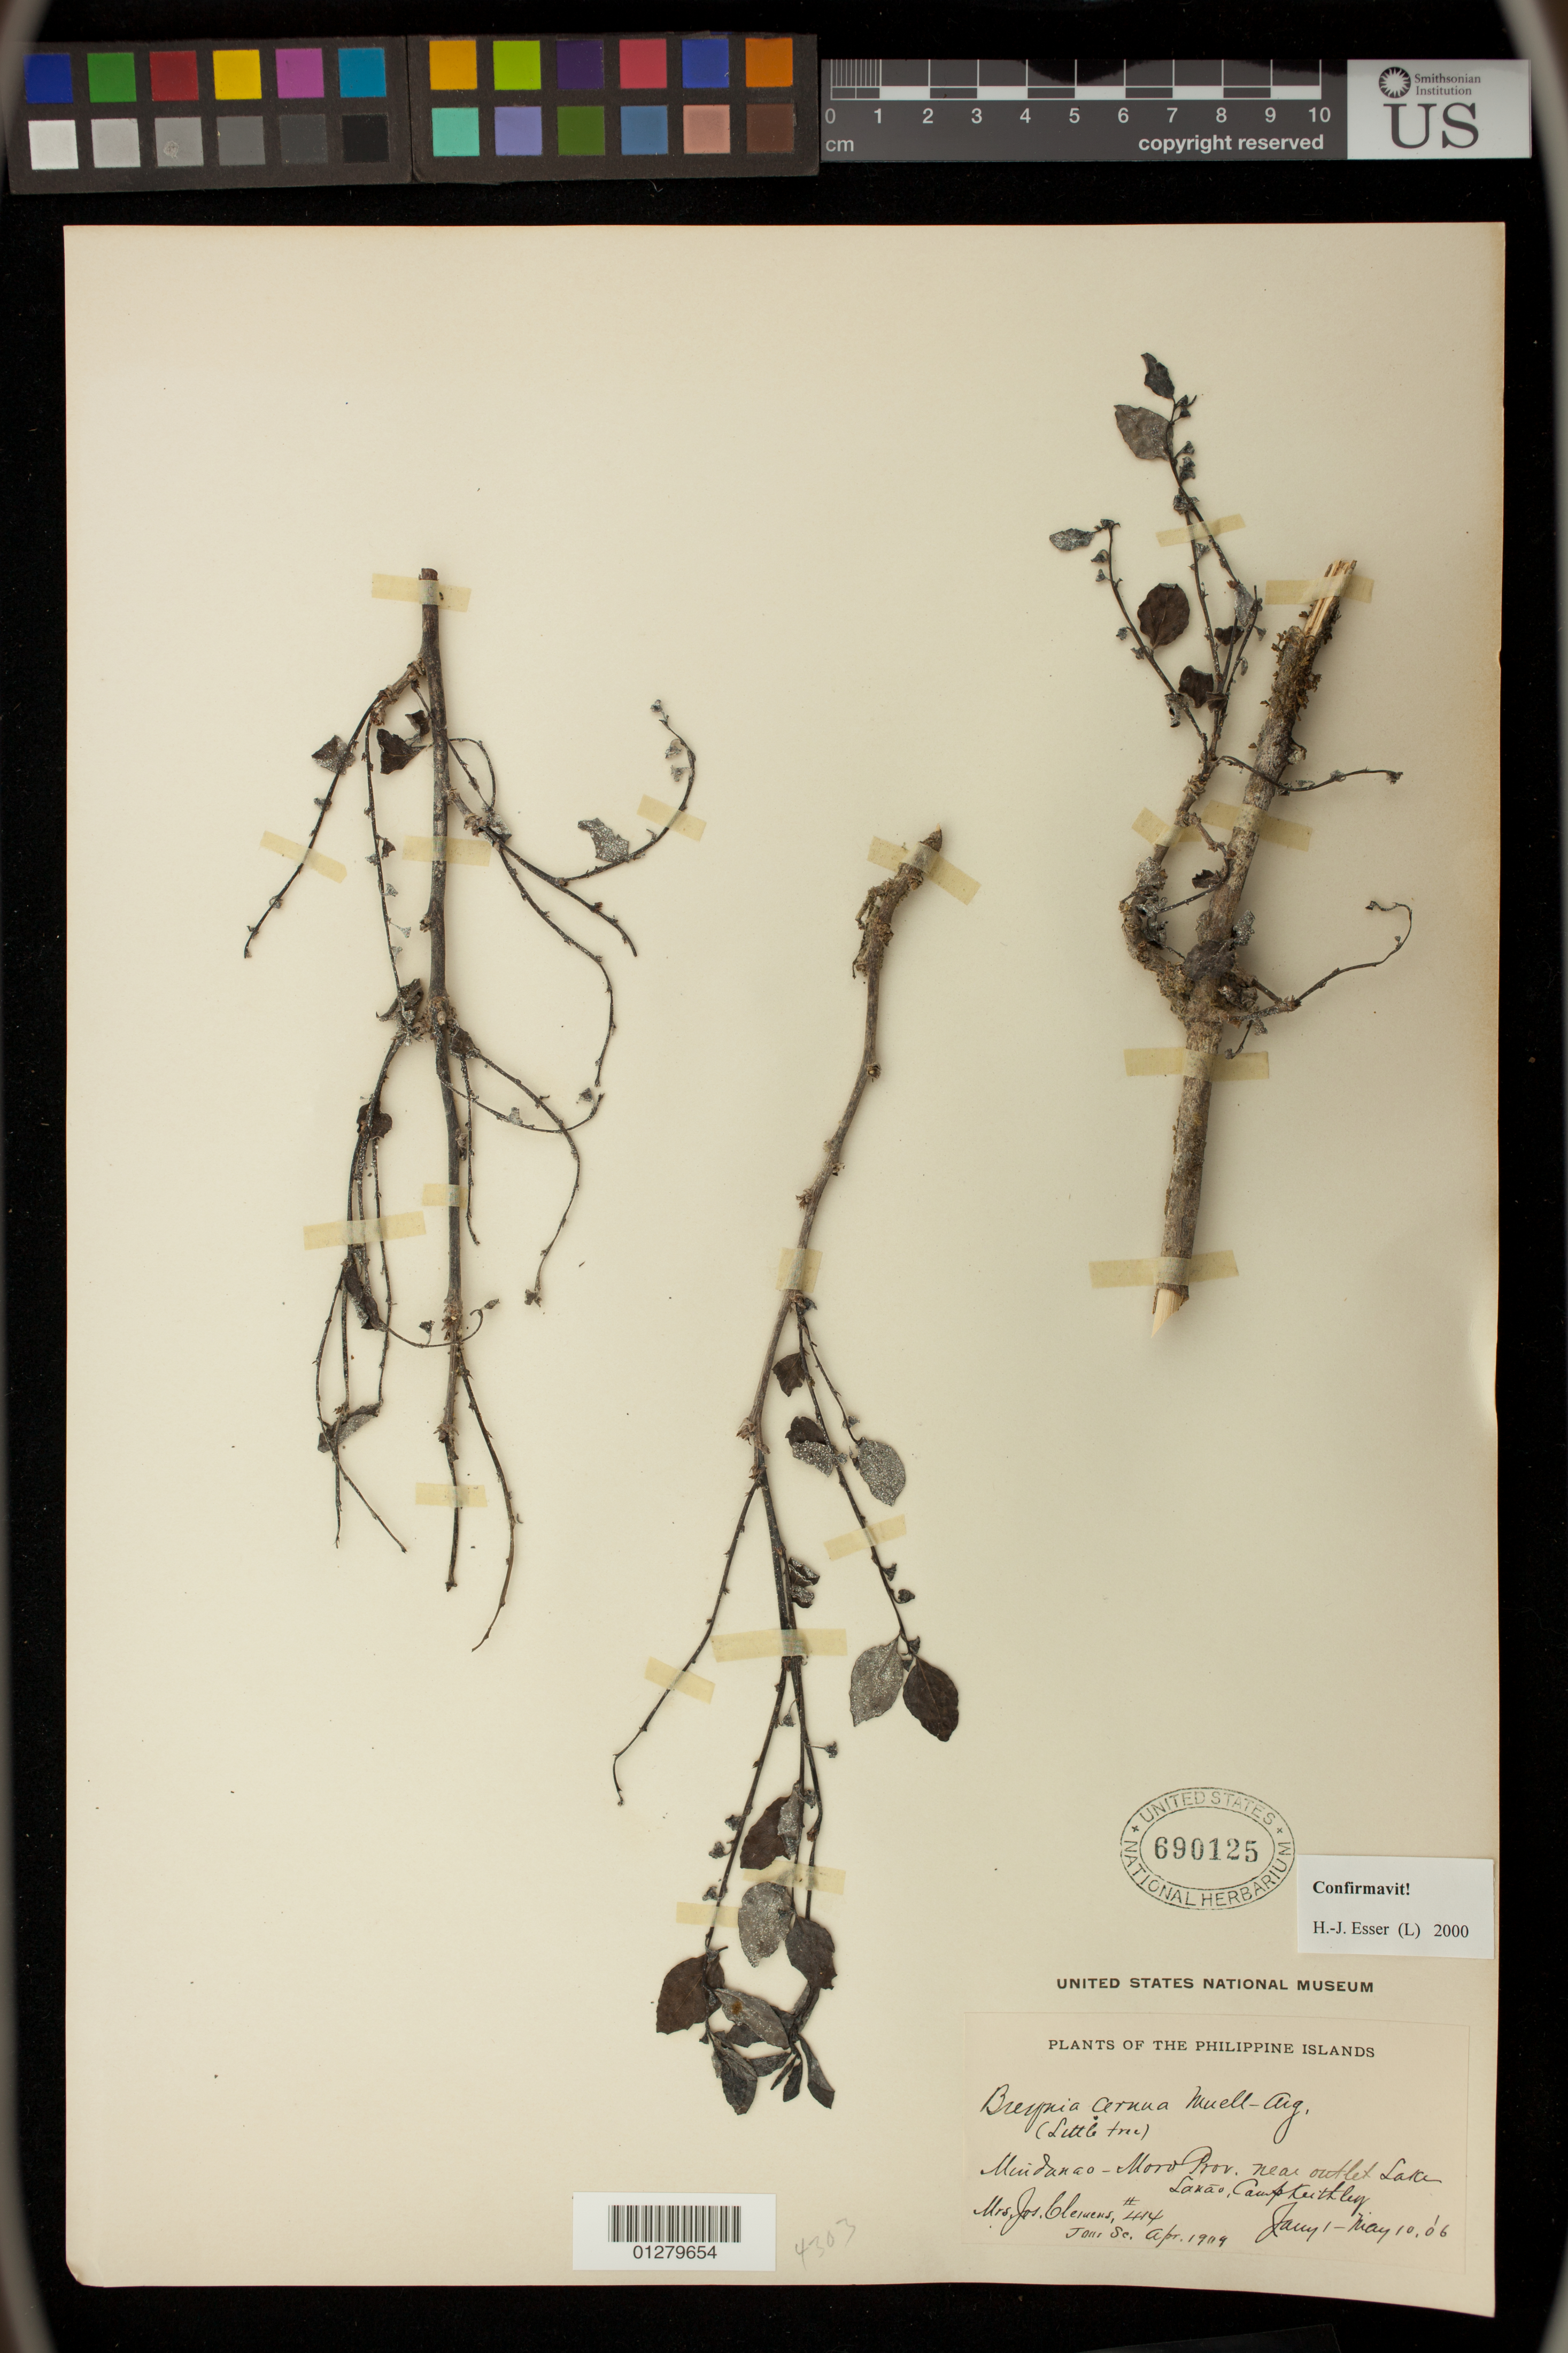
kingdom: Plantae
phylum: Tracheophyta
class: Magnoliopsida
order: Malpighiales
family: Phyllanthaceae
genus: Breynia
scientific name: Breynia cernua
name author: (Poir.) Müll. Arg.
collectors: M. S. Clemens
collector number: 414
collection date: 1906-01-01/1906-05-10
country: Philippines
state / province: Muslim Mindanao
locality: Mindanao - Moro Prov. near outlet Lake Lanao, Camp Keithley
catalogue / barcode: US 690125